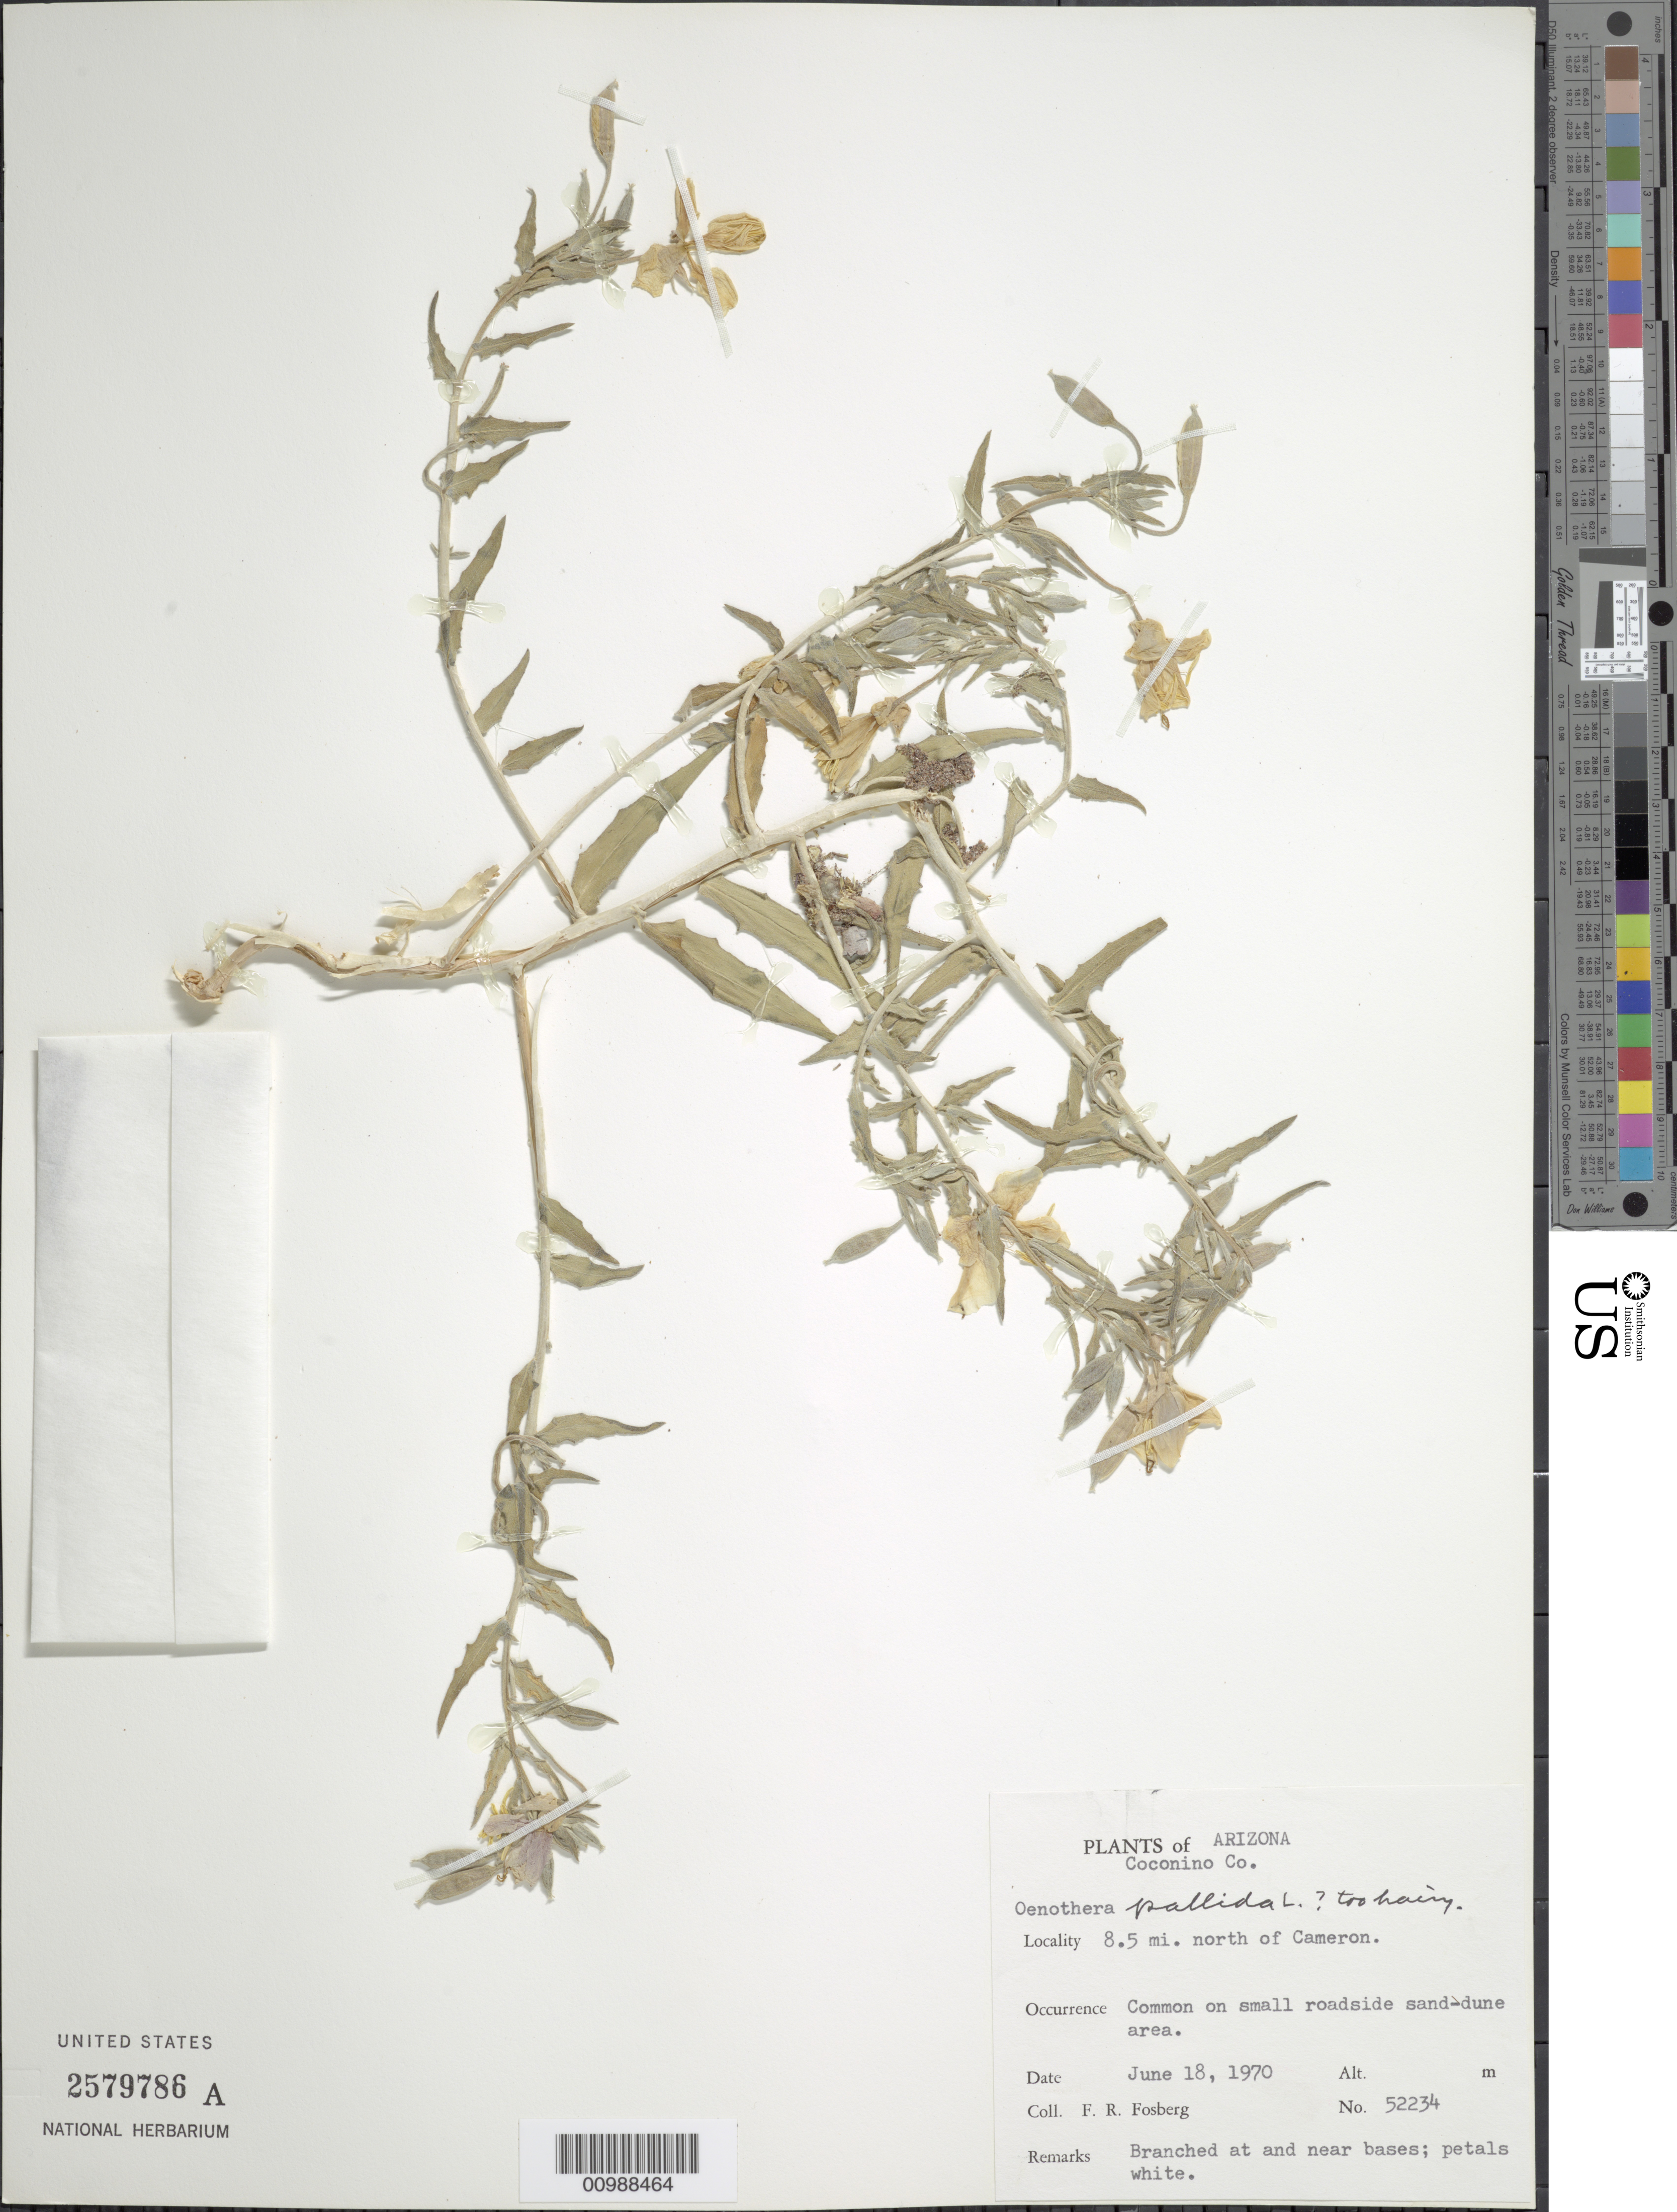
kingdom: Plantae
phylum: Tracheophyta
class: Magnoliopsida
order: Myrtales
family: Onagraceae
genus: Oenothera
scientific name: Oenothera pallida subsp. pallida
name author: Lindl.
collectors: F. R. Fosberg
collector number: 52234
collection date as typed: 18 Jun 1970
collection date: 1970-06-18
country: United States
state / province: Arizona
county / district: Coconino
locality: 8.5 miles north of Cameron. Common on small roadside sand-dune area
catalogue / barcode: US 2579786